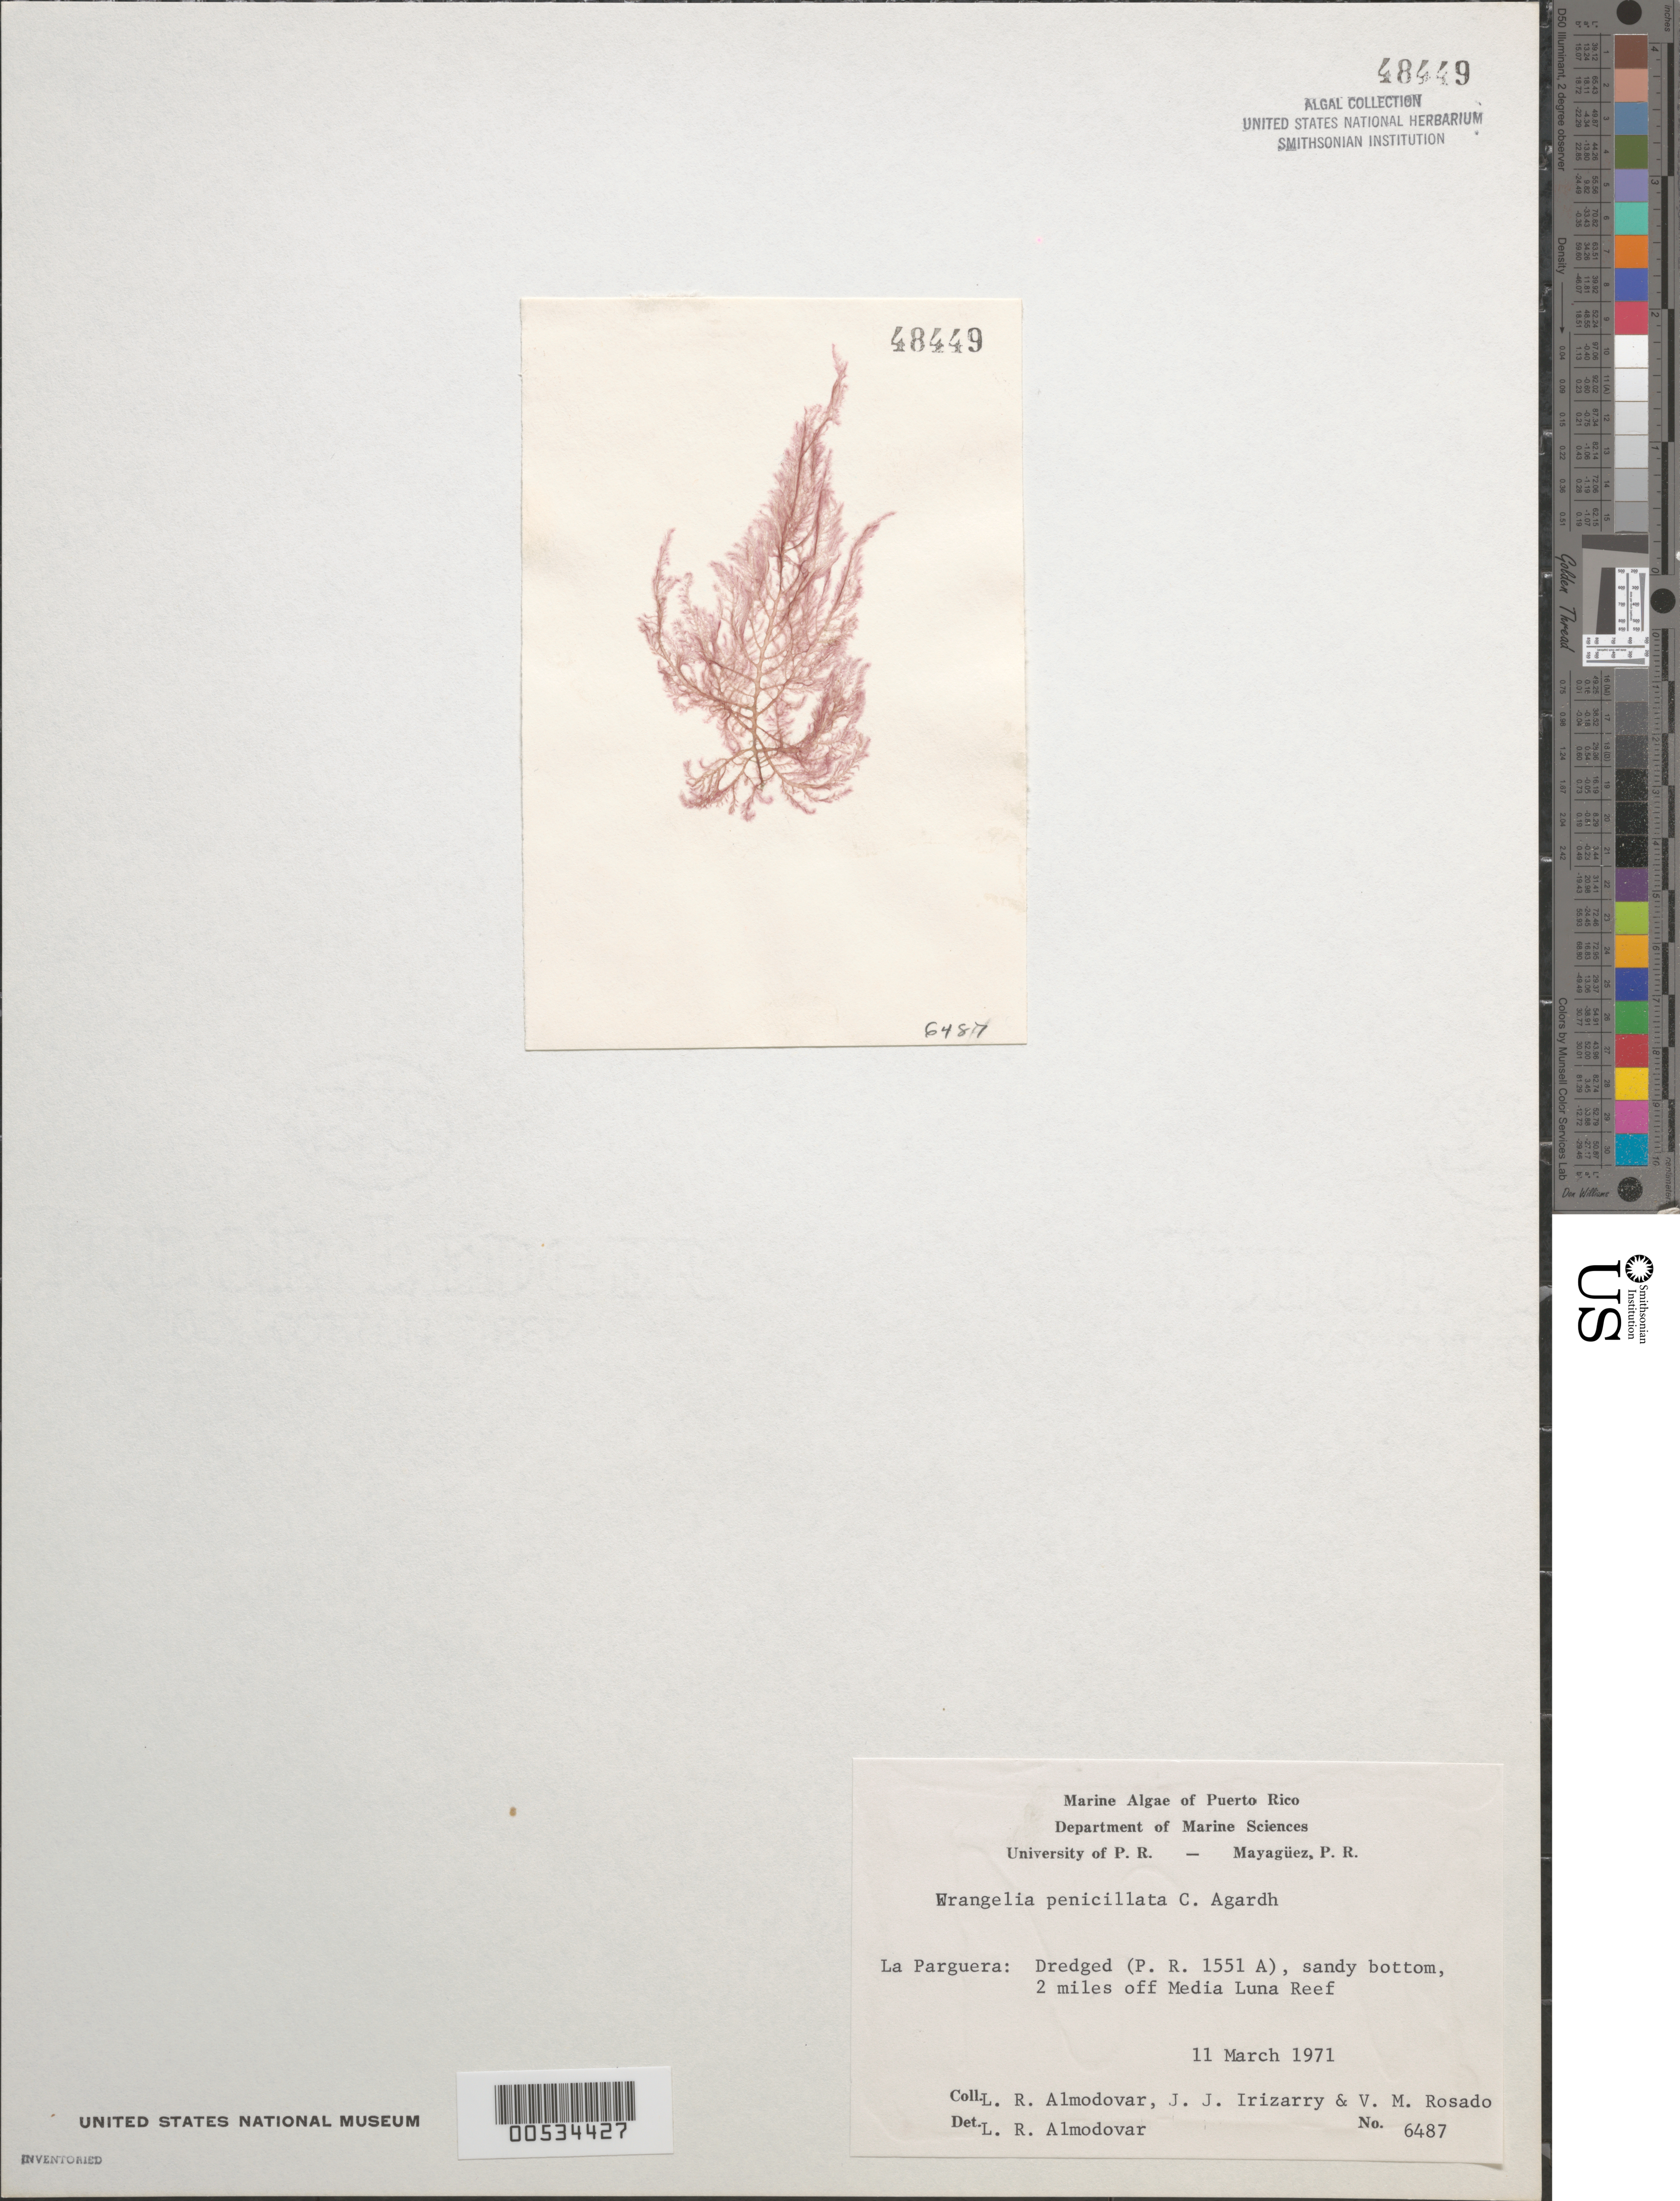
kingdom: Plantae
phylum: Rhodophyta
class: Florideophyceae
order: Ceramiales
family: Wrangeliaceae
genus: Wrangelia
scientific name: Wrangelia penicillata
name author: (C. Agardh) C. Agardh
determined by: Almodovar, L. R.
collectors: L. Almodovar, J. Irizarry & V. Rosado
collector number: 6487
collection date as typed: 11 Mar 1971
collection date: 1971-03-11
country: Puerto Rico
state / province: Lajas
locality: La Parguera, 2 miles off Media Luna Reef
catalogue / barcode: US 48449